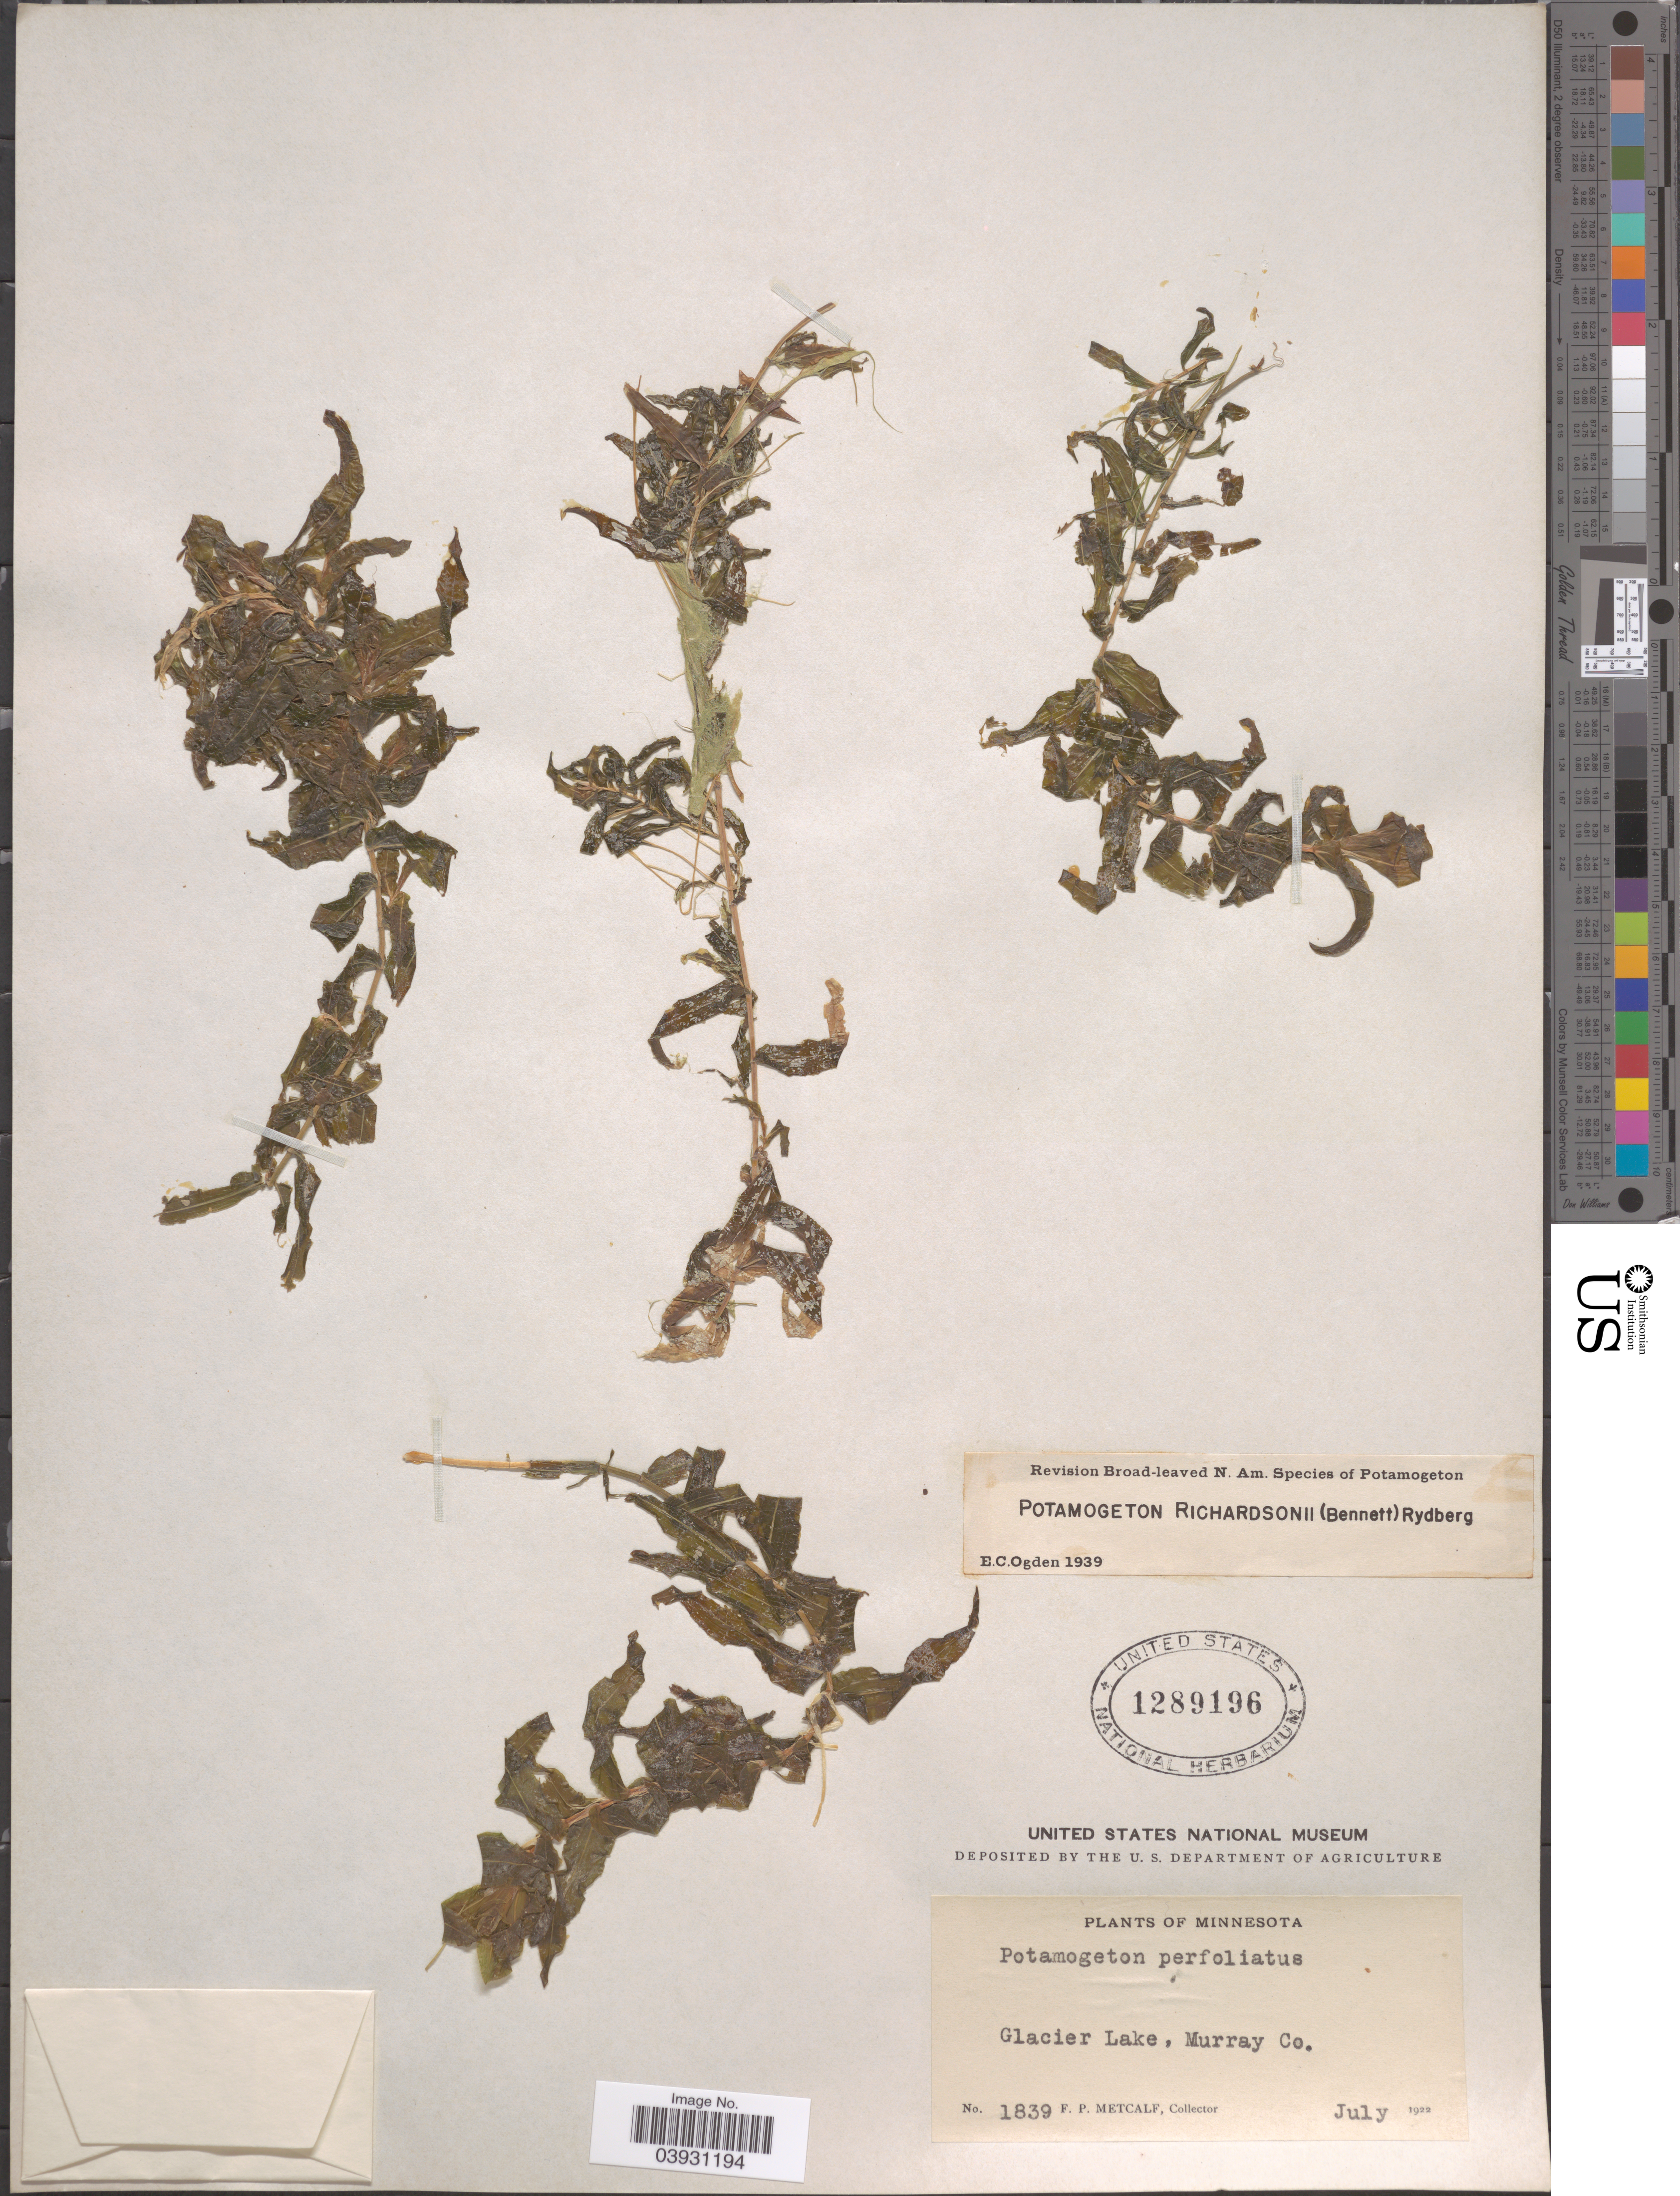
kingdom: Plantae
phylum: Tracheophyta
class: Liliopsida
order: Alismatales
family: Potamogetonaceae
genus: Potamogeton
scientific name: Potamogeton richardsonii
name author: (A.W. Benn.) Rydb.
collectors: F. Metcalf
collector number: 1839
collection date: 1922-07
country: United States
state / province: Minnesota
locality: Glacier Lake, Murray Co.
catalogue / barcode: US 1289196